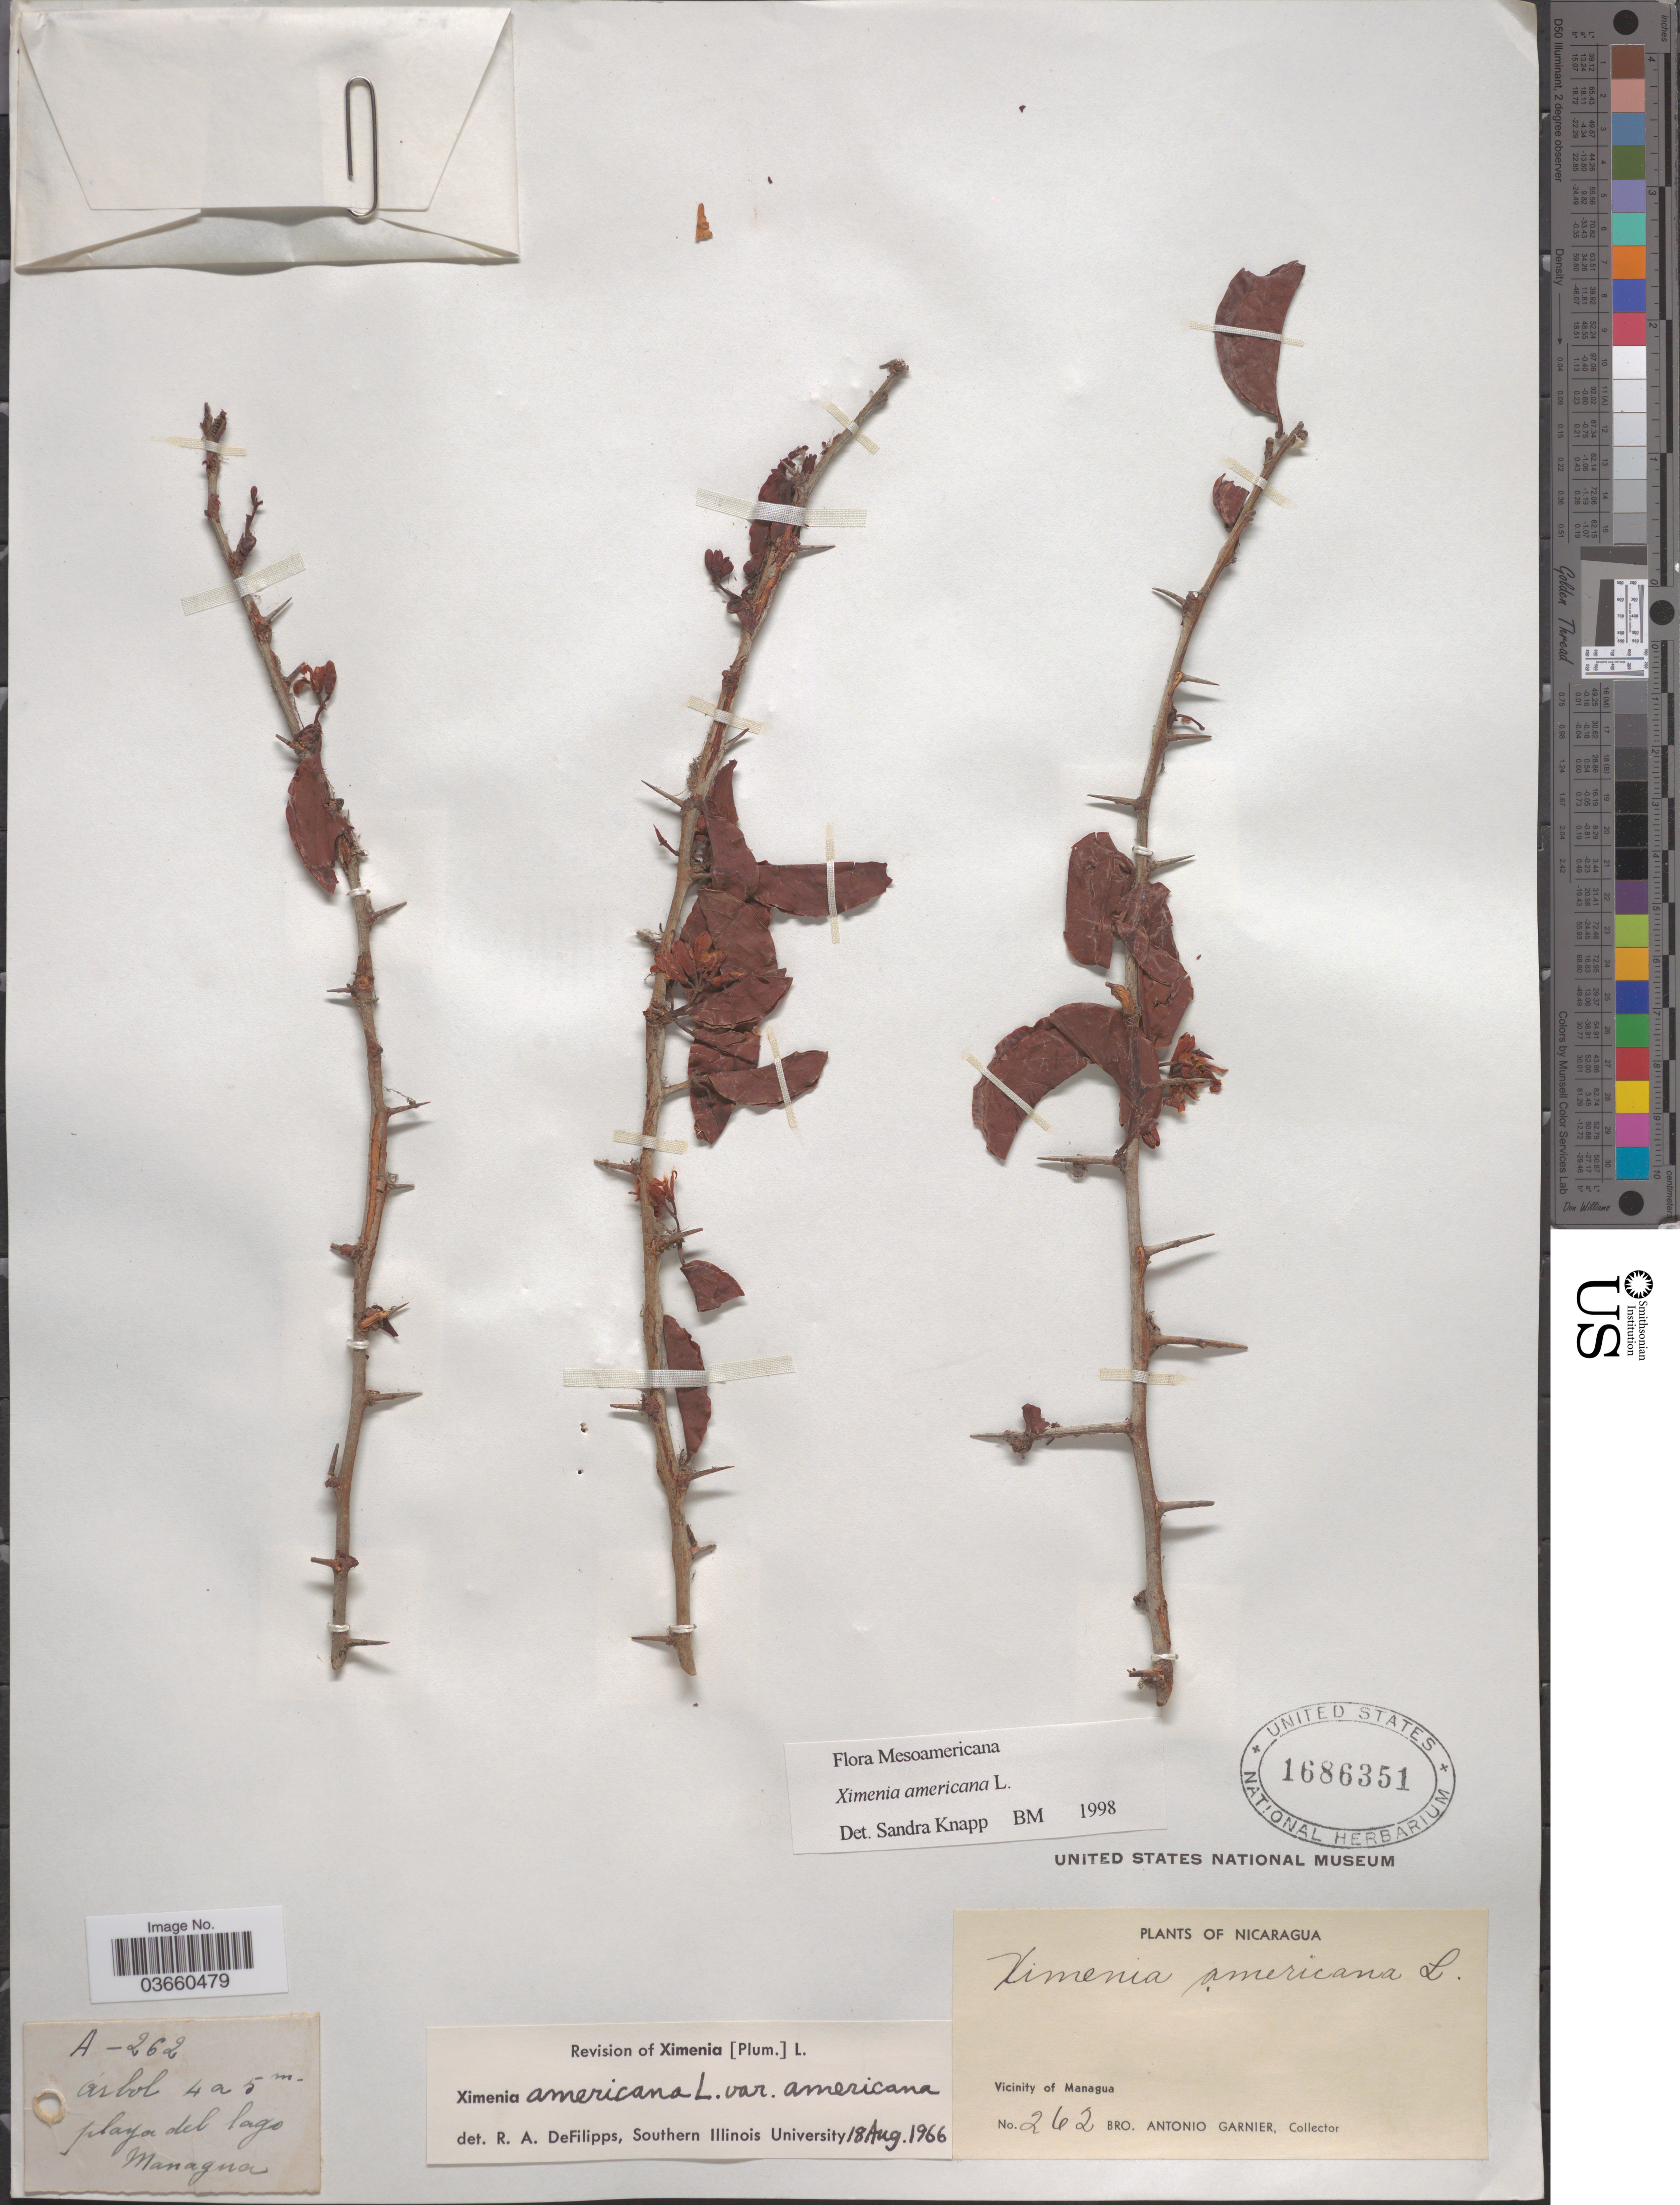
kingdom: Plantae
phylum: Tracheophyta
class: Magnoliopsida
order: Santalales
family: Ximeniaceae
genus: Ximenia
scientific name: Ximenia americana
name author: L.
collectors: Bro. A. Garnier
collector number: A-262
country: Nicaragua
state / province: Managua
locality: Vicinity of Managua. Playa del lago Managua.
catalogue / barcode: US 1686351